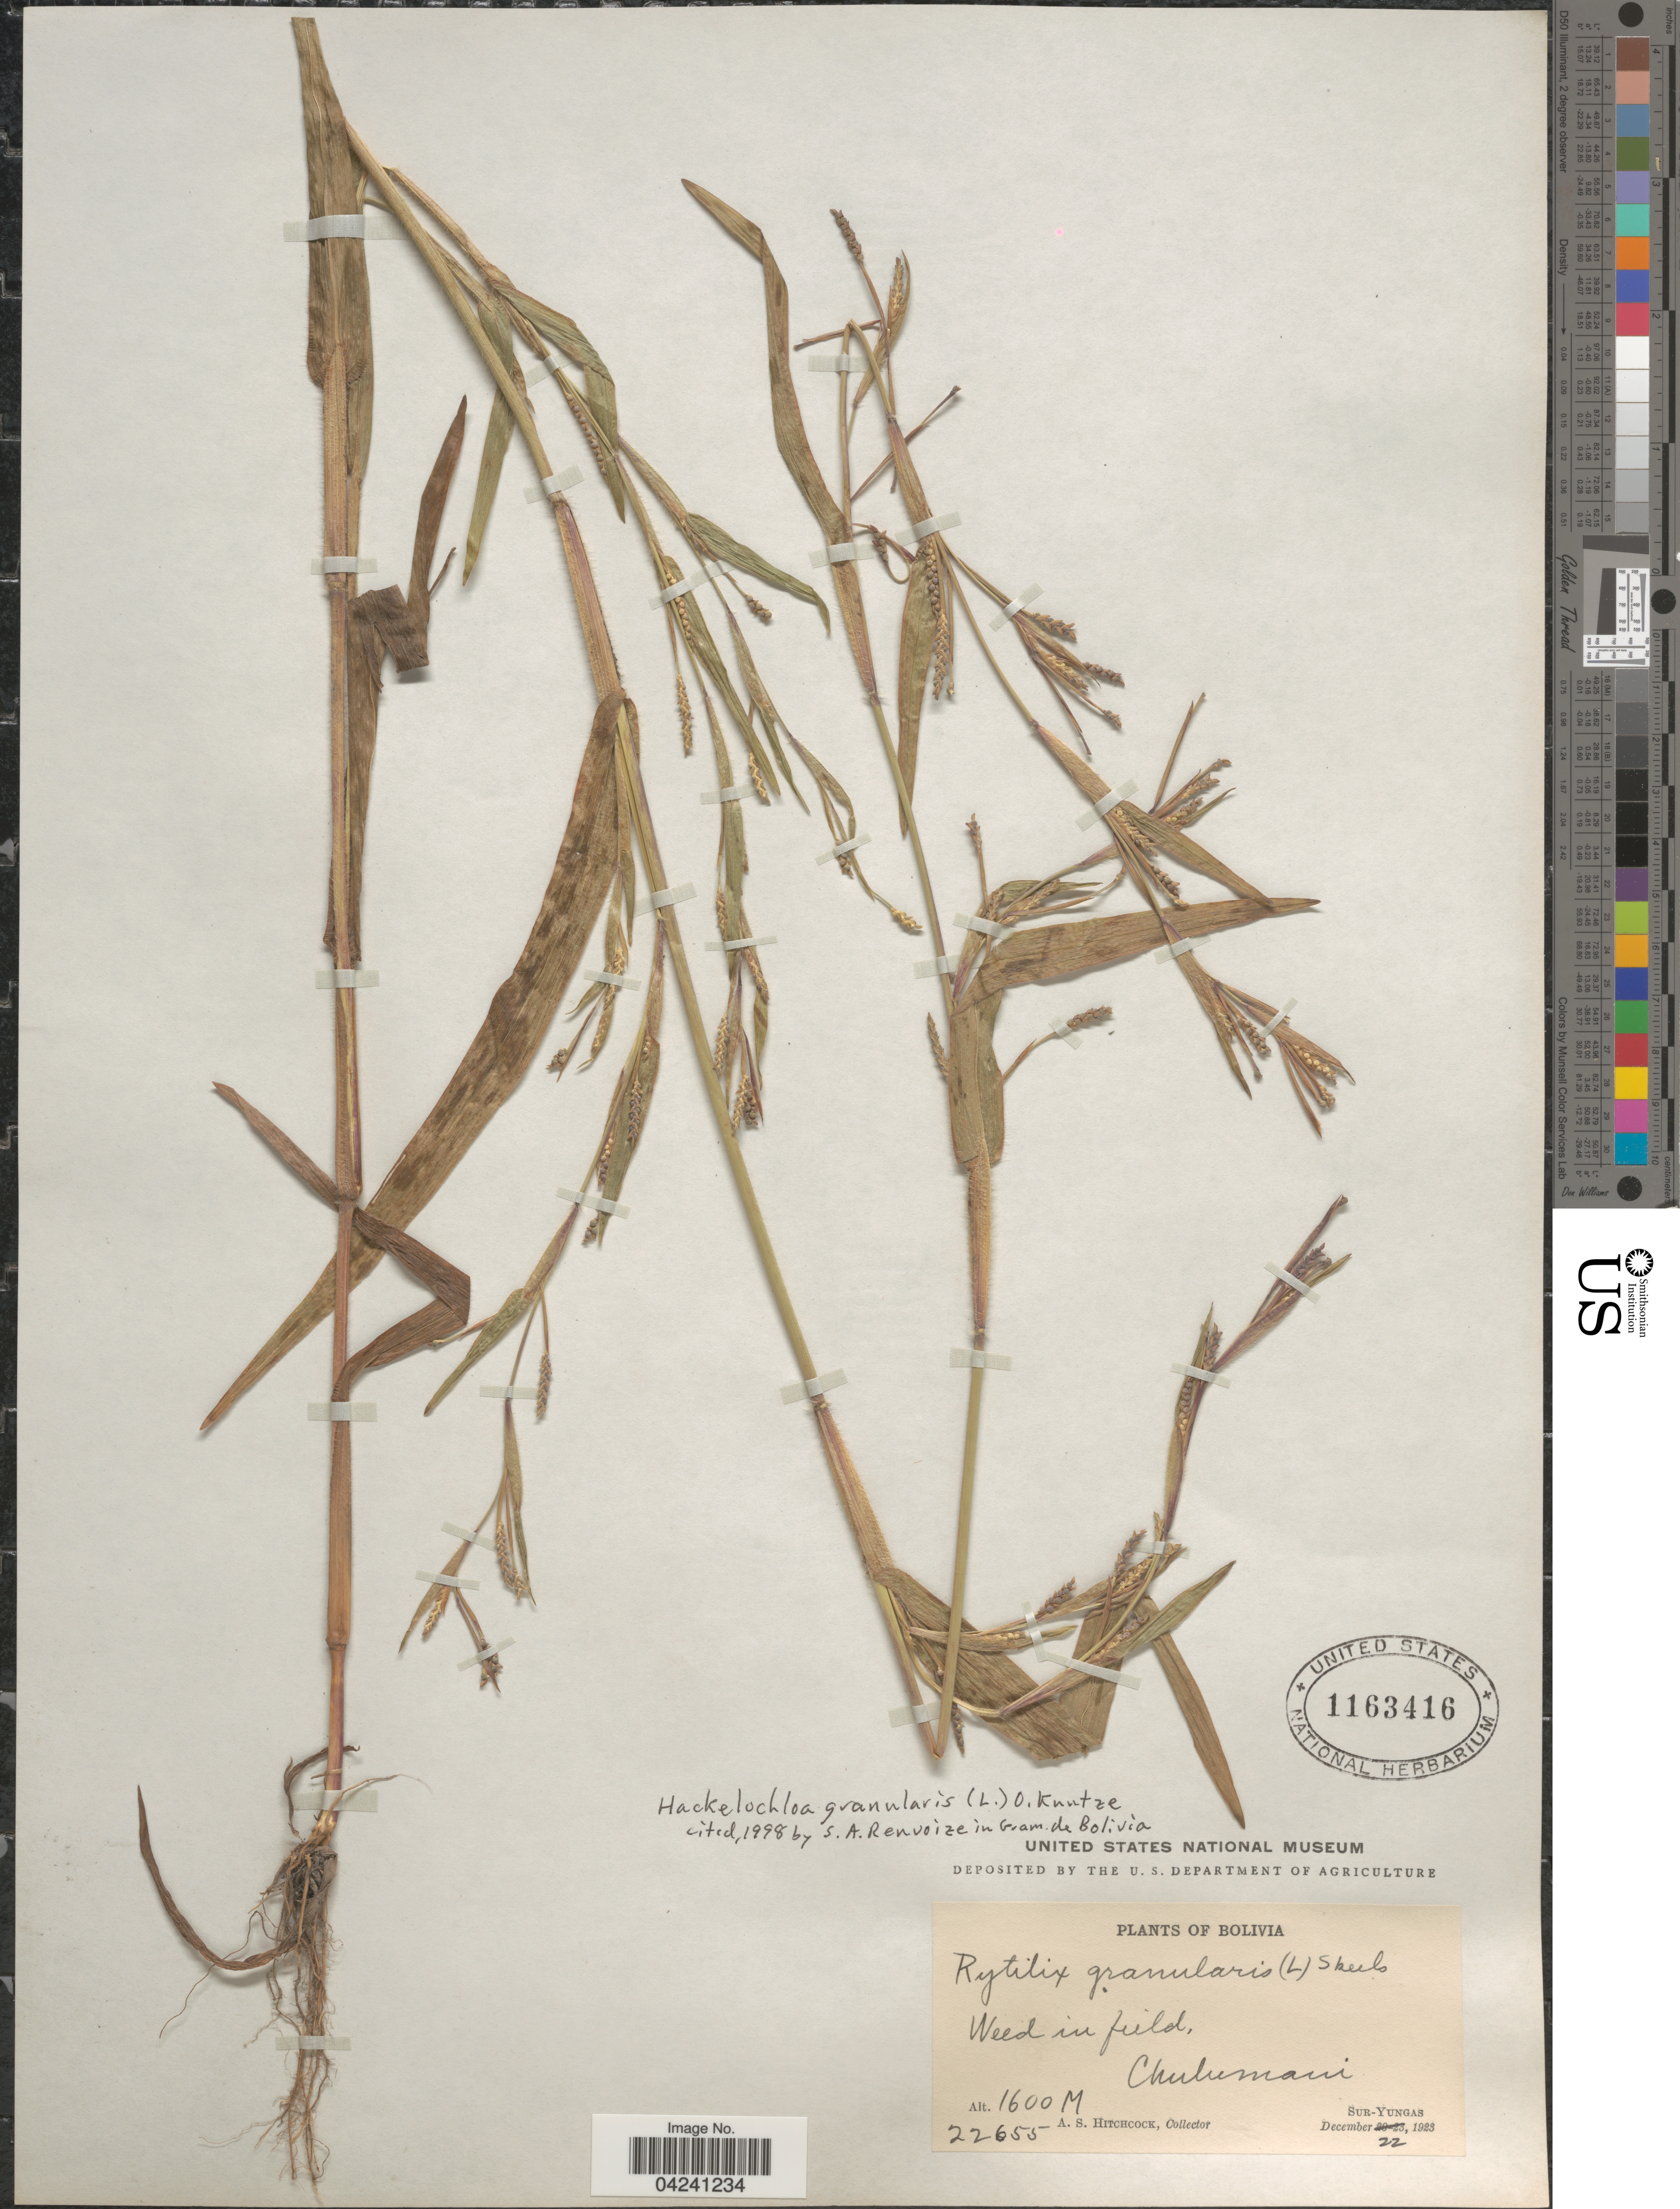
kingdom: Plantae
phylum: Tracheophyta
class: Liliopsida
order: Poales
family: Poaceae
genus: Hackelochloa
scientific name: Hackelochloa granularis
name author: (L.) Kuntze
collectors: A. S. Hitchcock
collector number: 22655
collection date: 1923-12-22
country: Bolivia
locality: Chulumani. Sur-Yungas.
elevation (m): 1600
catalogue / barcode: US 1163416